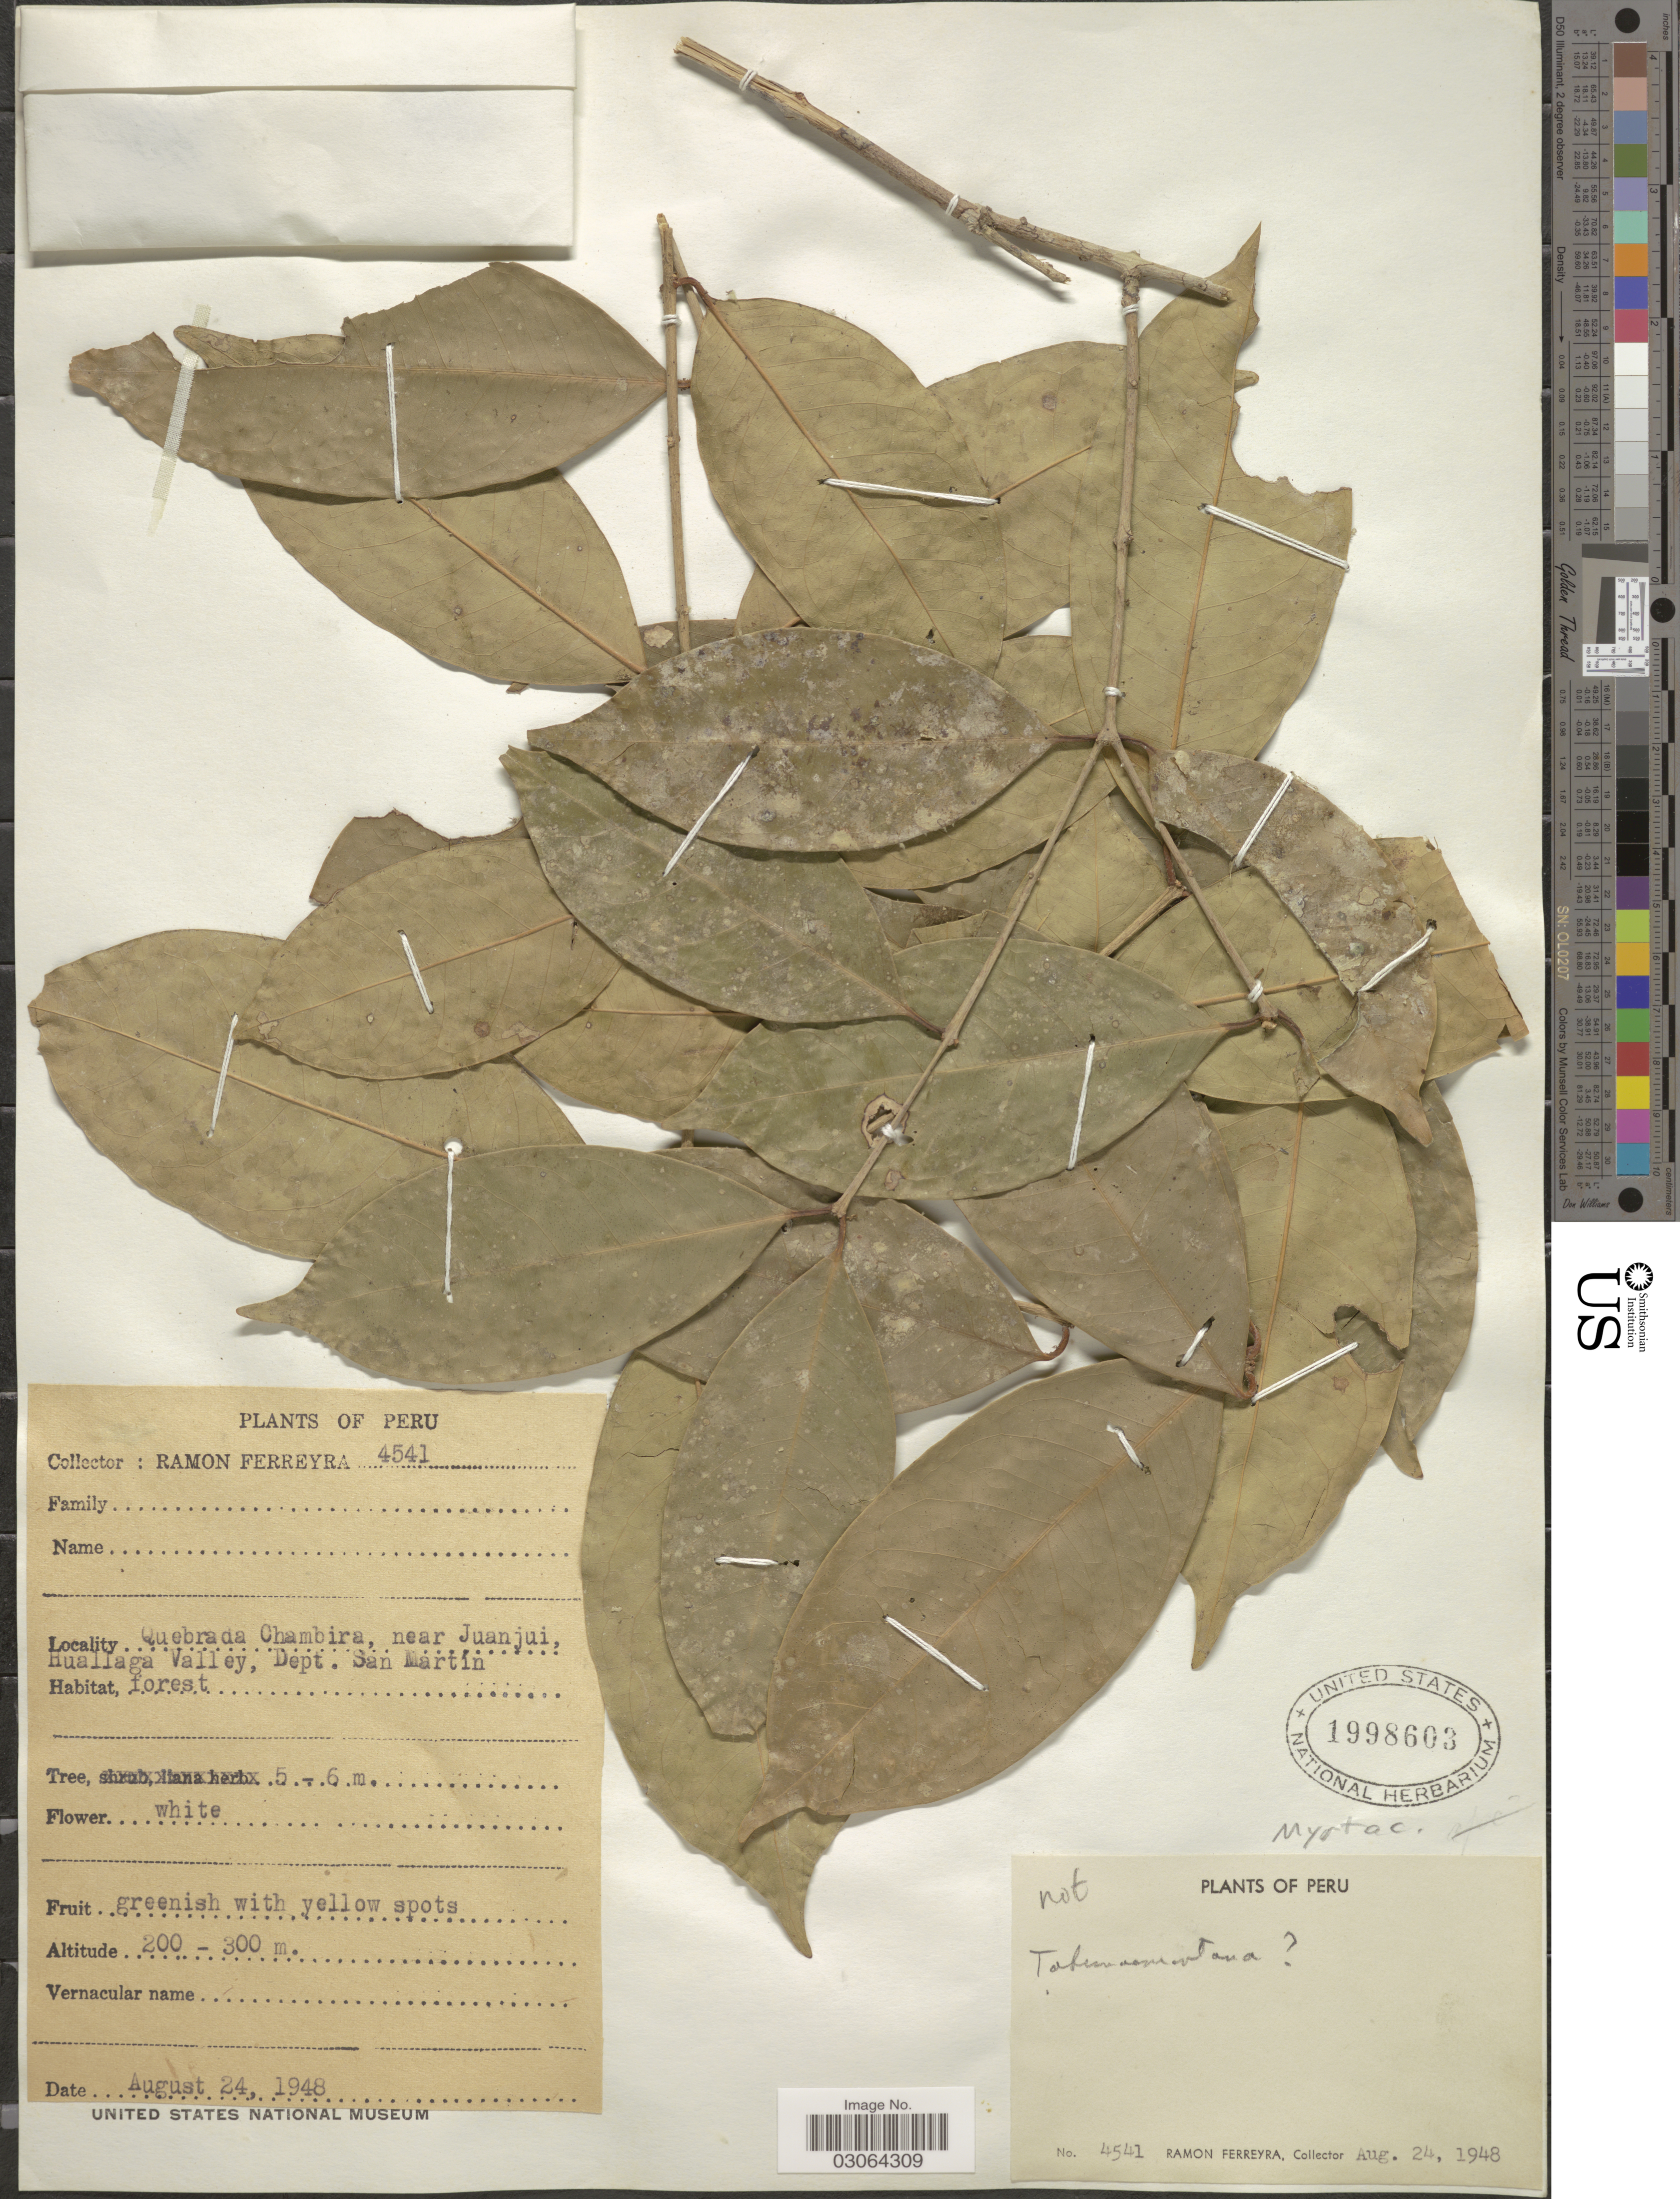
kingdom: Plantae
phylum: Tracheophyta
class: Magnoliopsida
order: Myrtales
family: Myrtaceae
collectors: R. A. Ferreyra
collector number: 4541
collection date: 1948-08-24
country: Peru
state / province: San Martín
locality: Quebrada Chambira, near Juanjui, Huallaga Valley, Dept. San Martín.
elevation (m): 200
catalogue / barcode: US 1998603